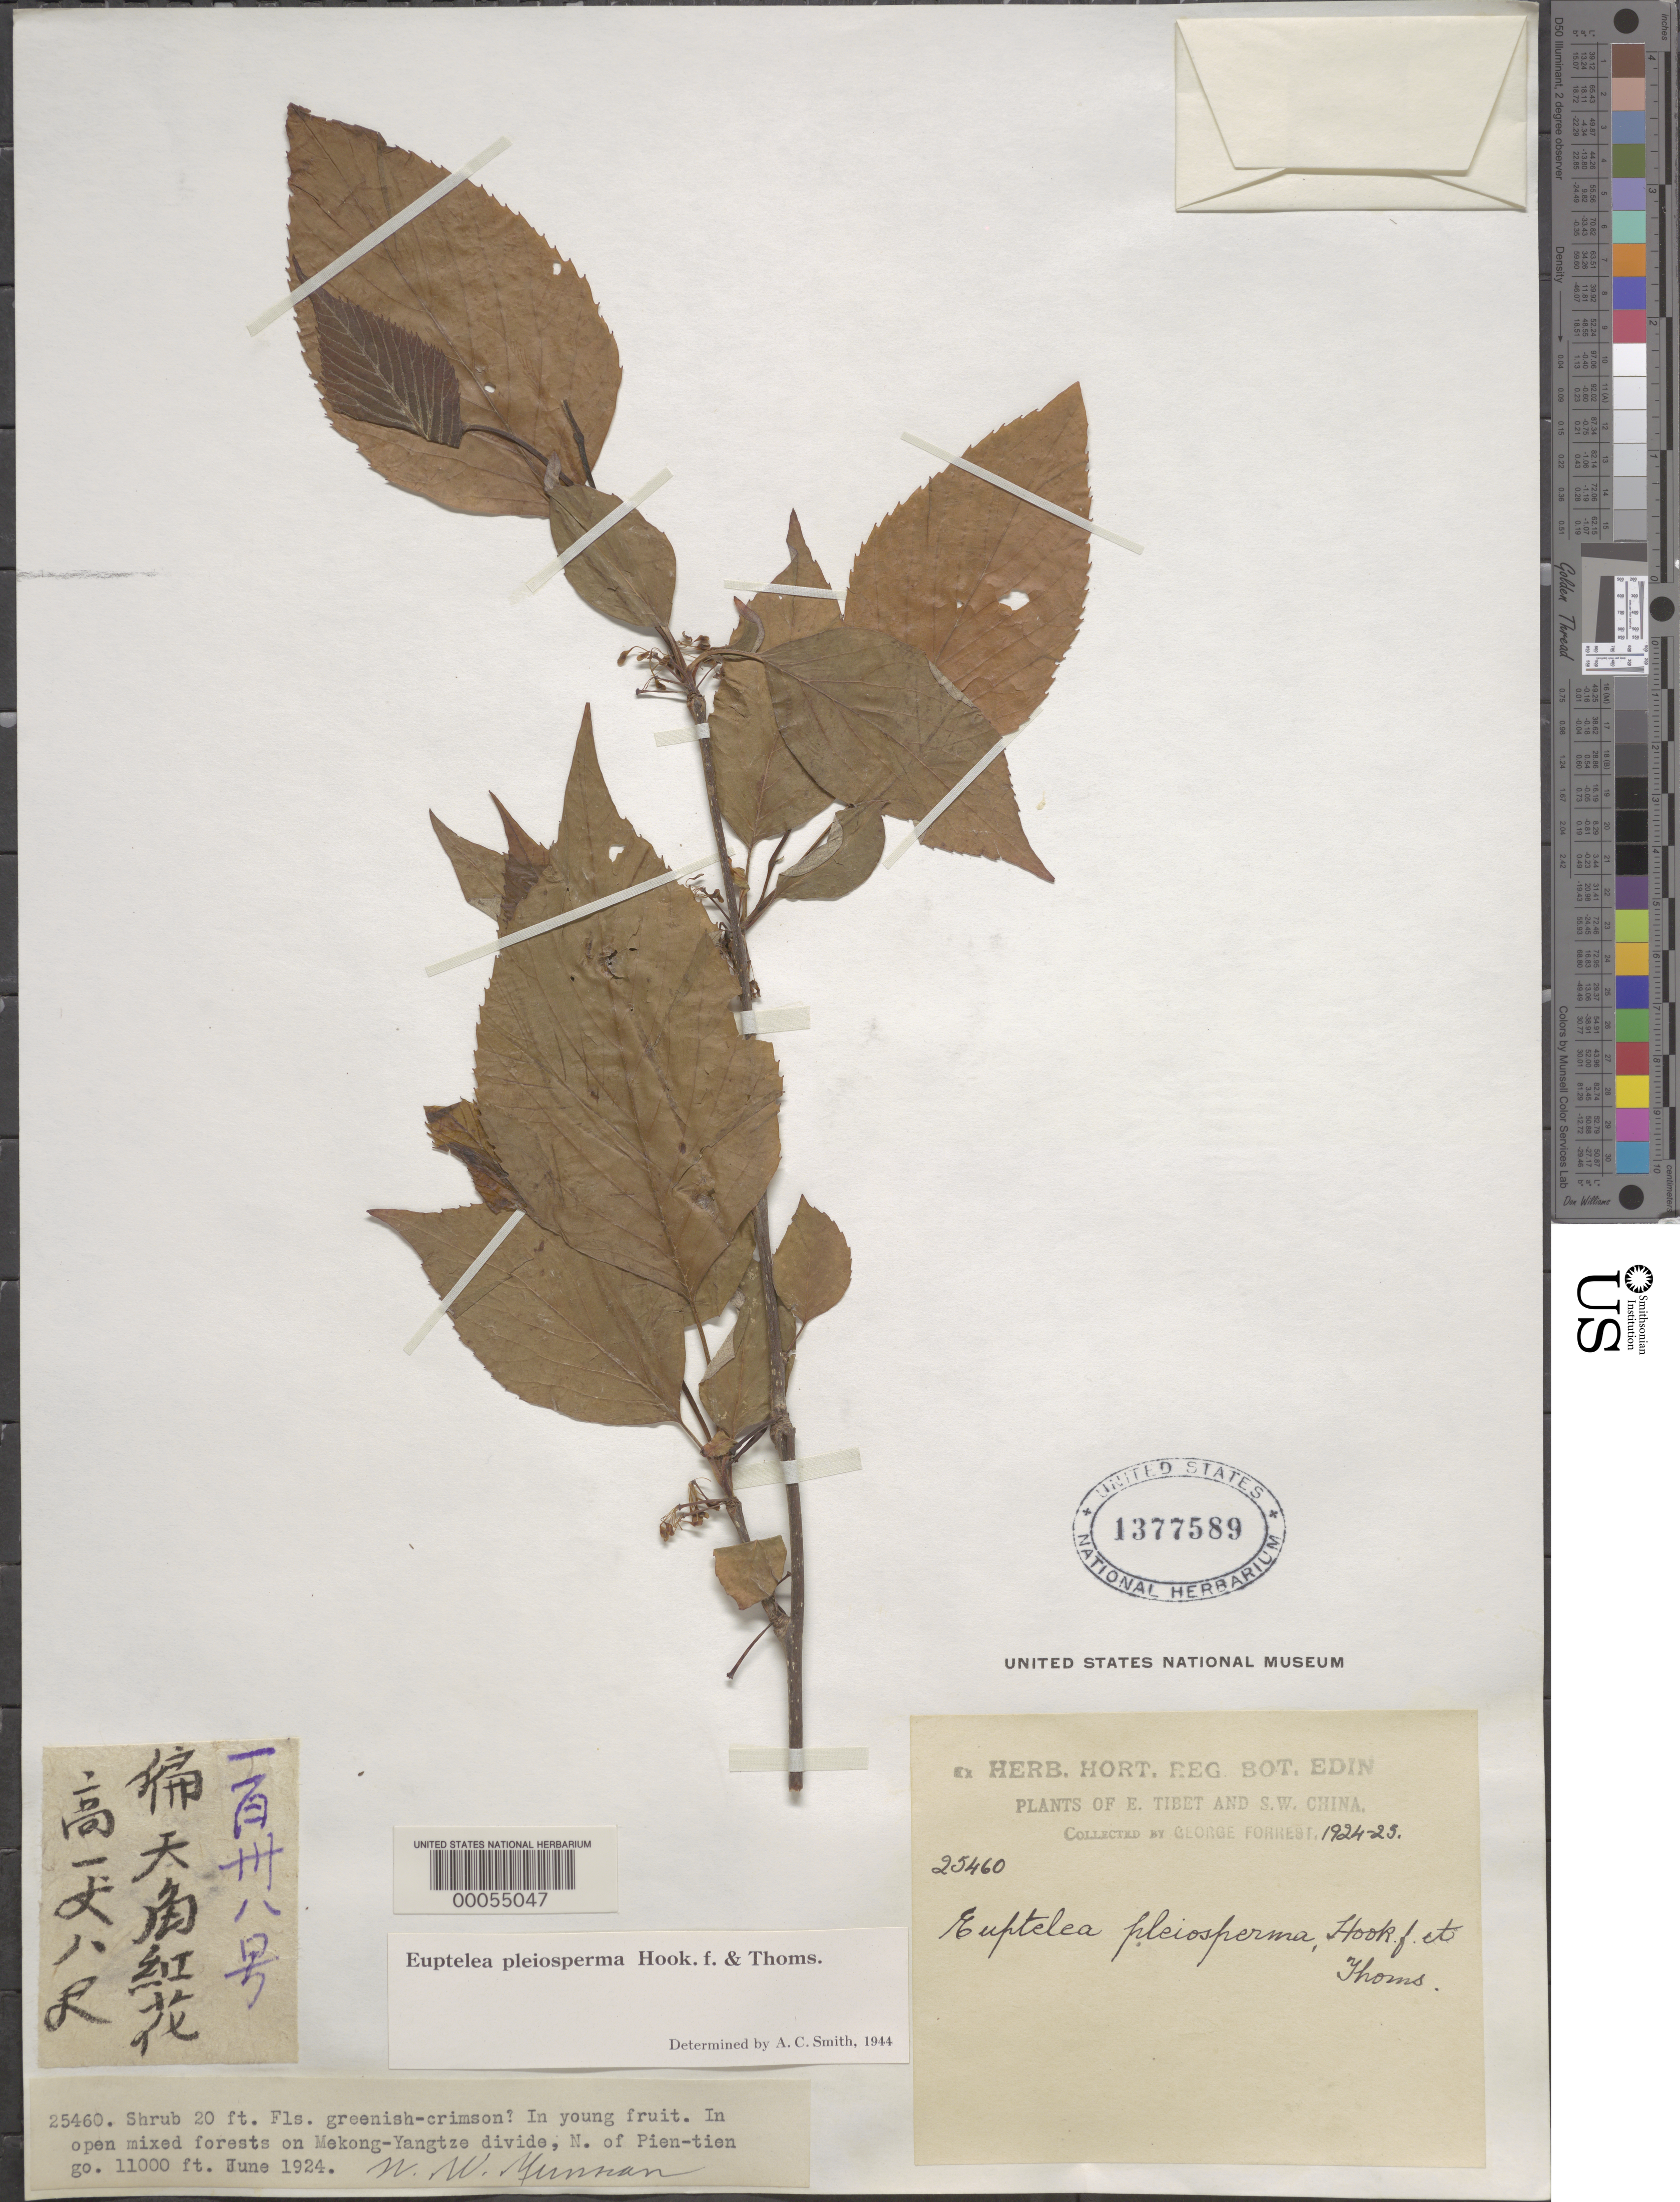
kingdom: Plantae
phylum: Tracheophyta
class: Magnoliopsida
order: Ranunculales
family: Eupteleaceae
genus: Euptelea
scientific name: Euptelea pleiosperma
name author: Hook. f. & Thomson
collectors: G. Forrest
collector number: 25460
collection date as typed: Jun 1924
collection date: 1924-06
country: China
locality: Mekong-yangtze divide, north of pien-tien go.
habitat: In mixed forestsshrub 20 ft. fls. greenish-crimson? in young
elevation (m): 3353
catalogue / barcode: US 1377589